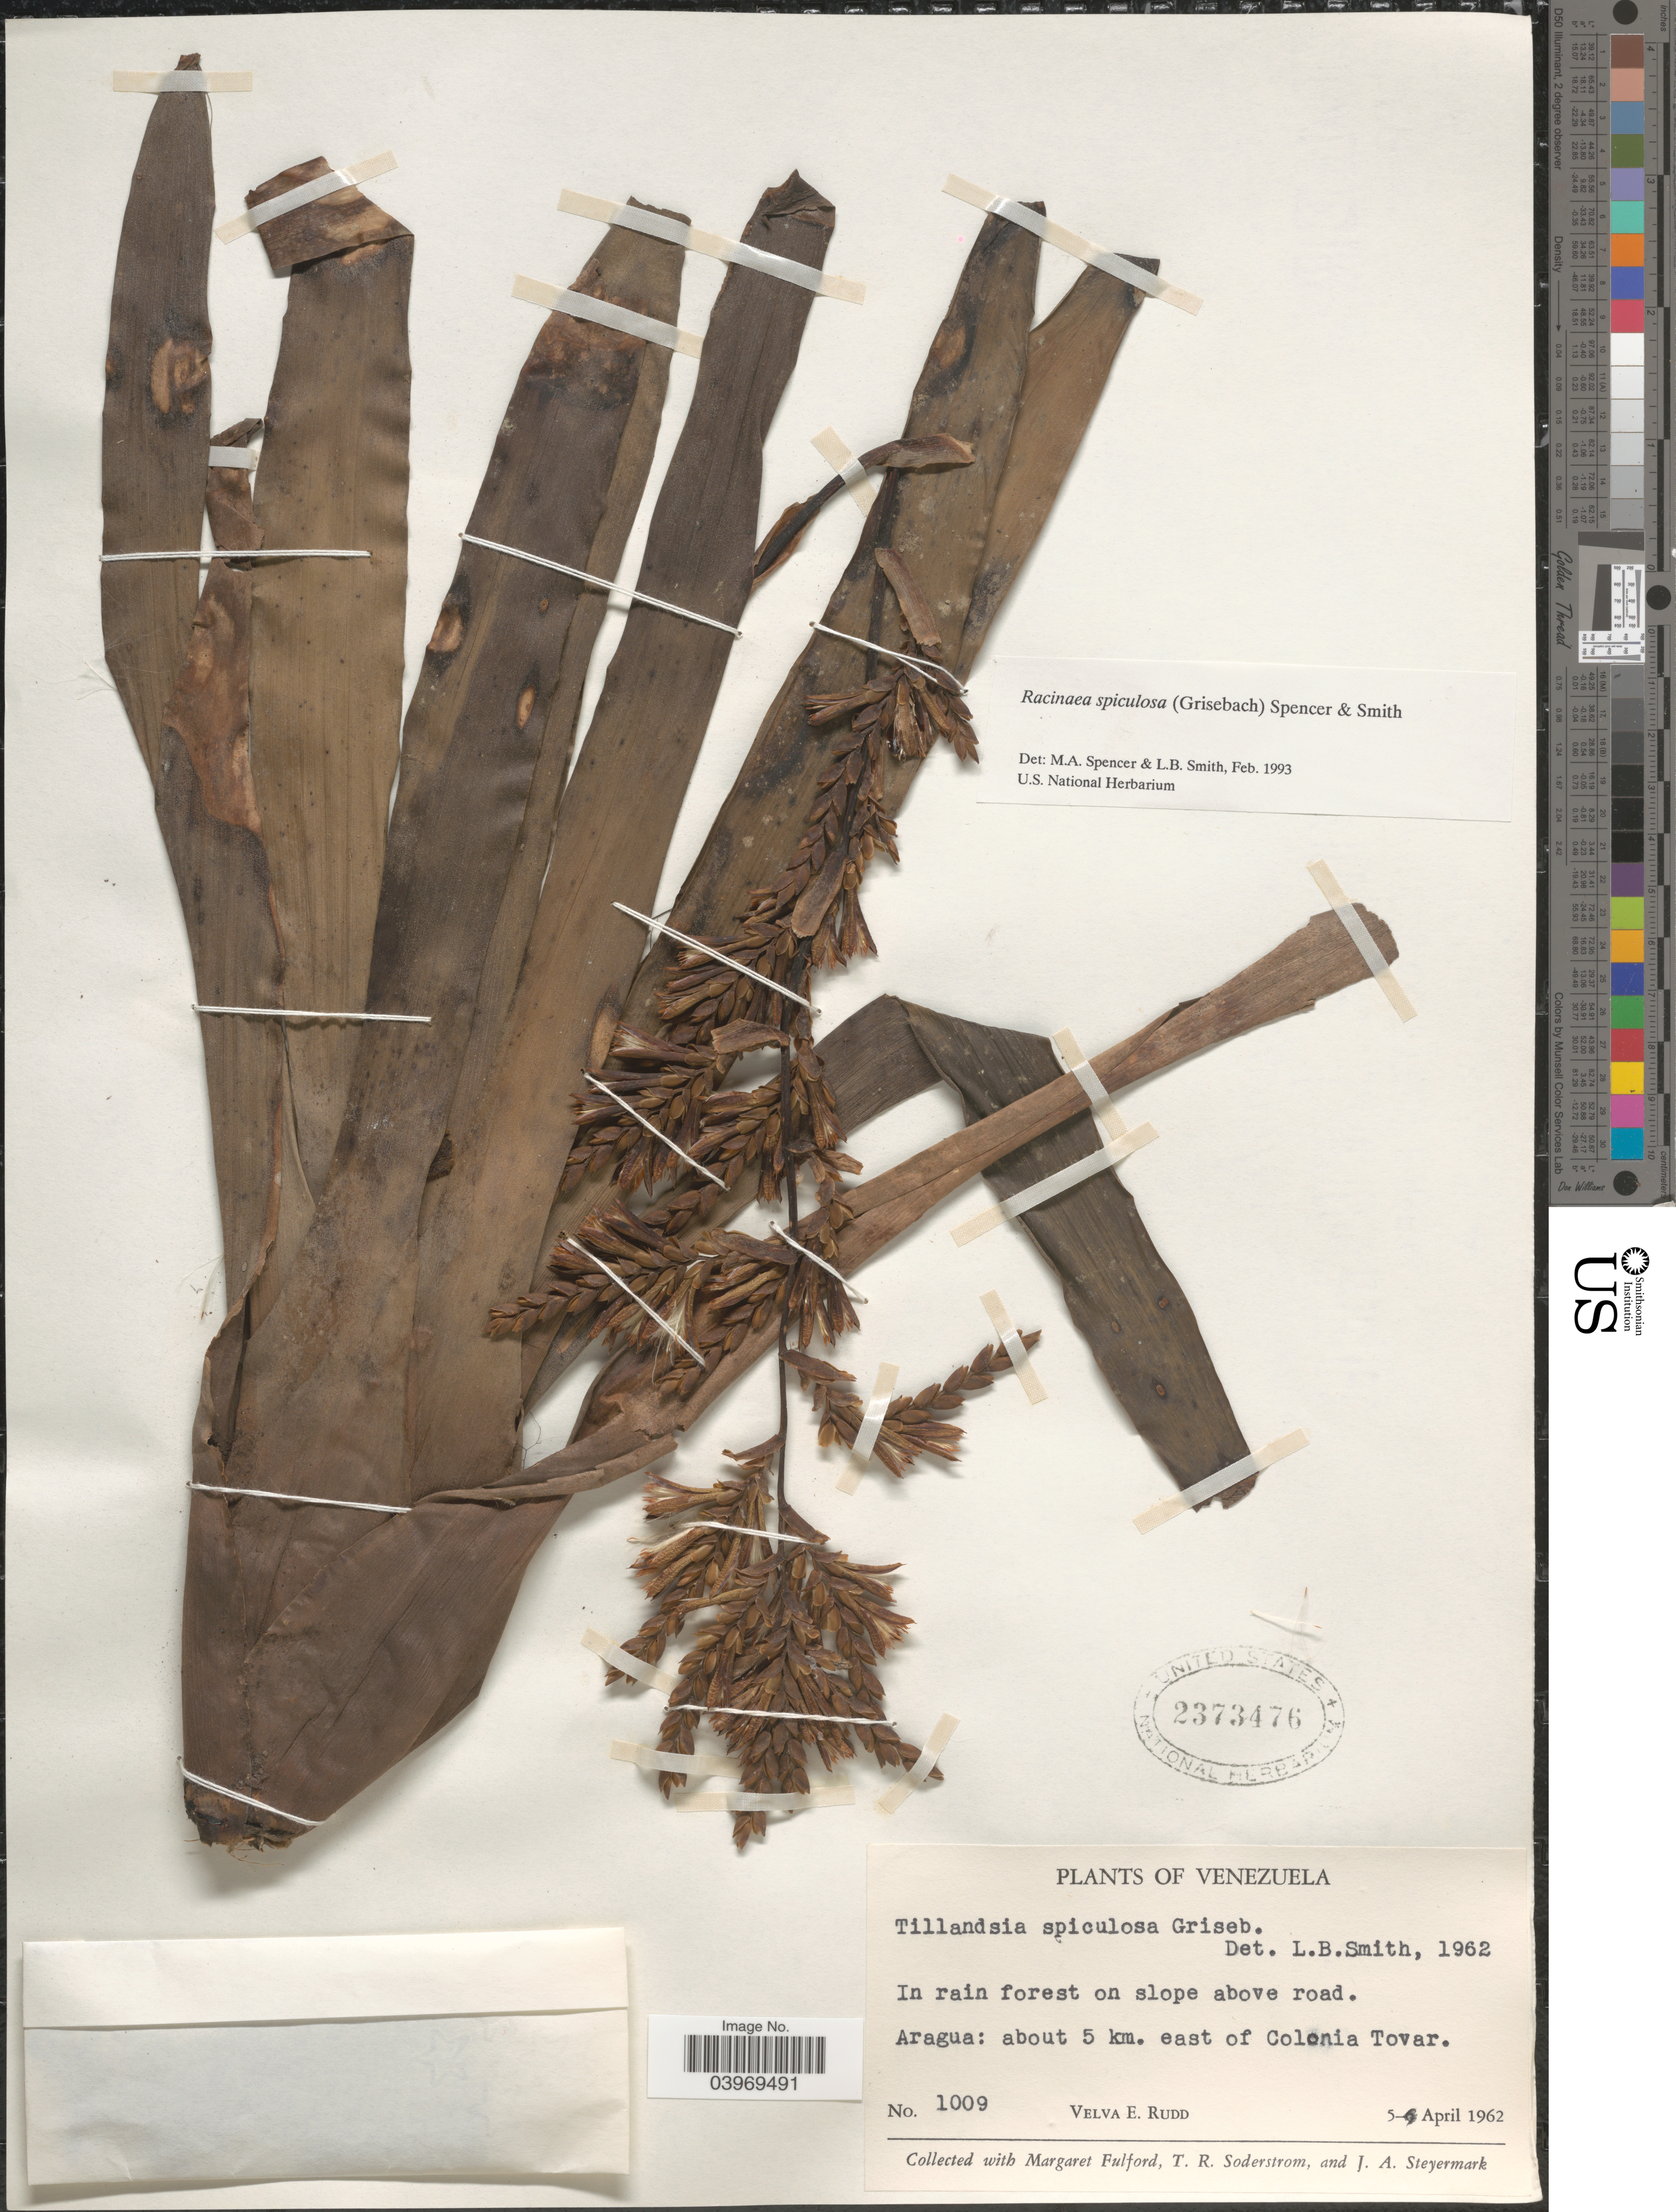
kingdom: Plantae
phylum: Tracheophyta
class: Liliopsida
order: Poales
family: Bromeliaceae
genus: Racinaea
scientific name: Racinaea spiculosa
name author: (Griseb.) M.A. Spencer & L.B. Sm.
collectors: V. E. Rudd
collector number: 1009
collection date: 1962-04-05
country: Venezuela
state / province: Aragua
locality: About 5 km. east of Colonia Tovar.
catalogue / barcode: US 2373476